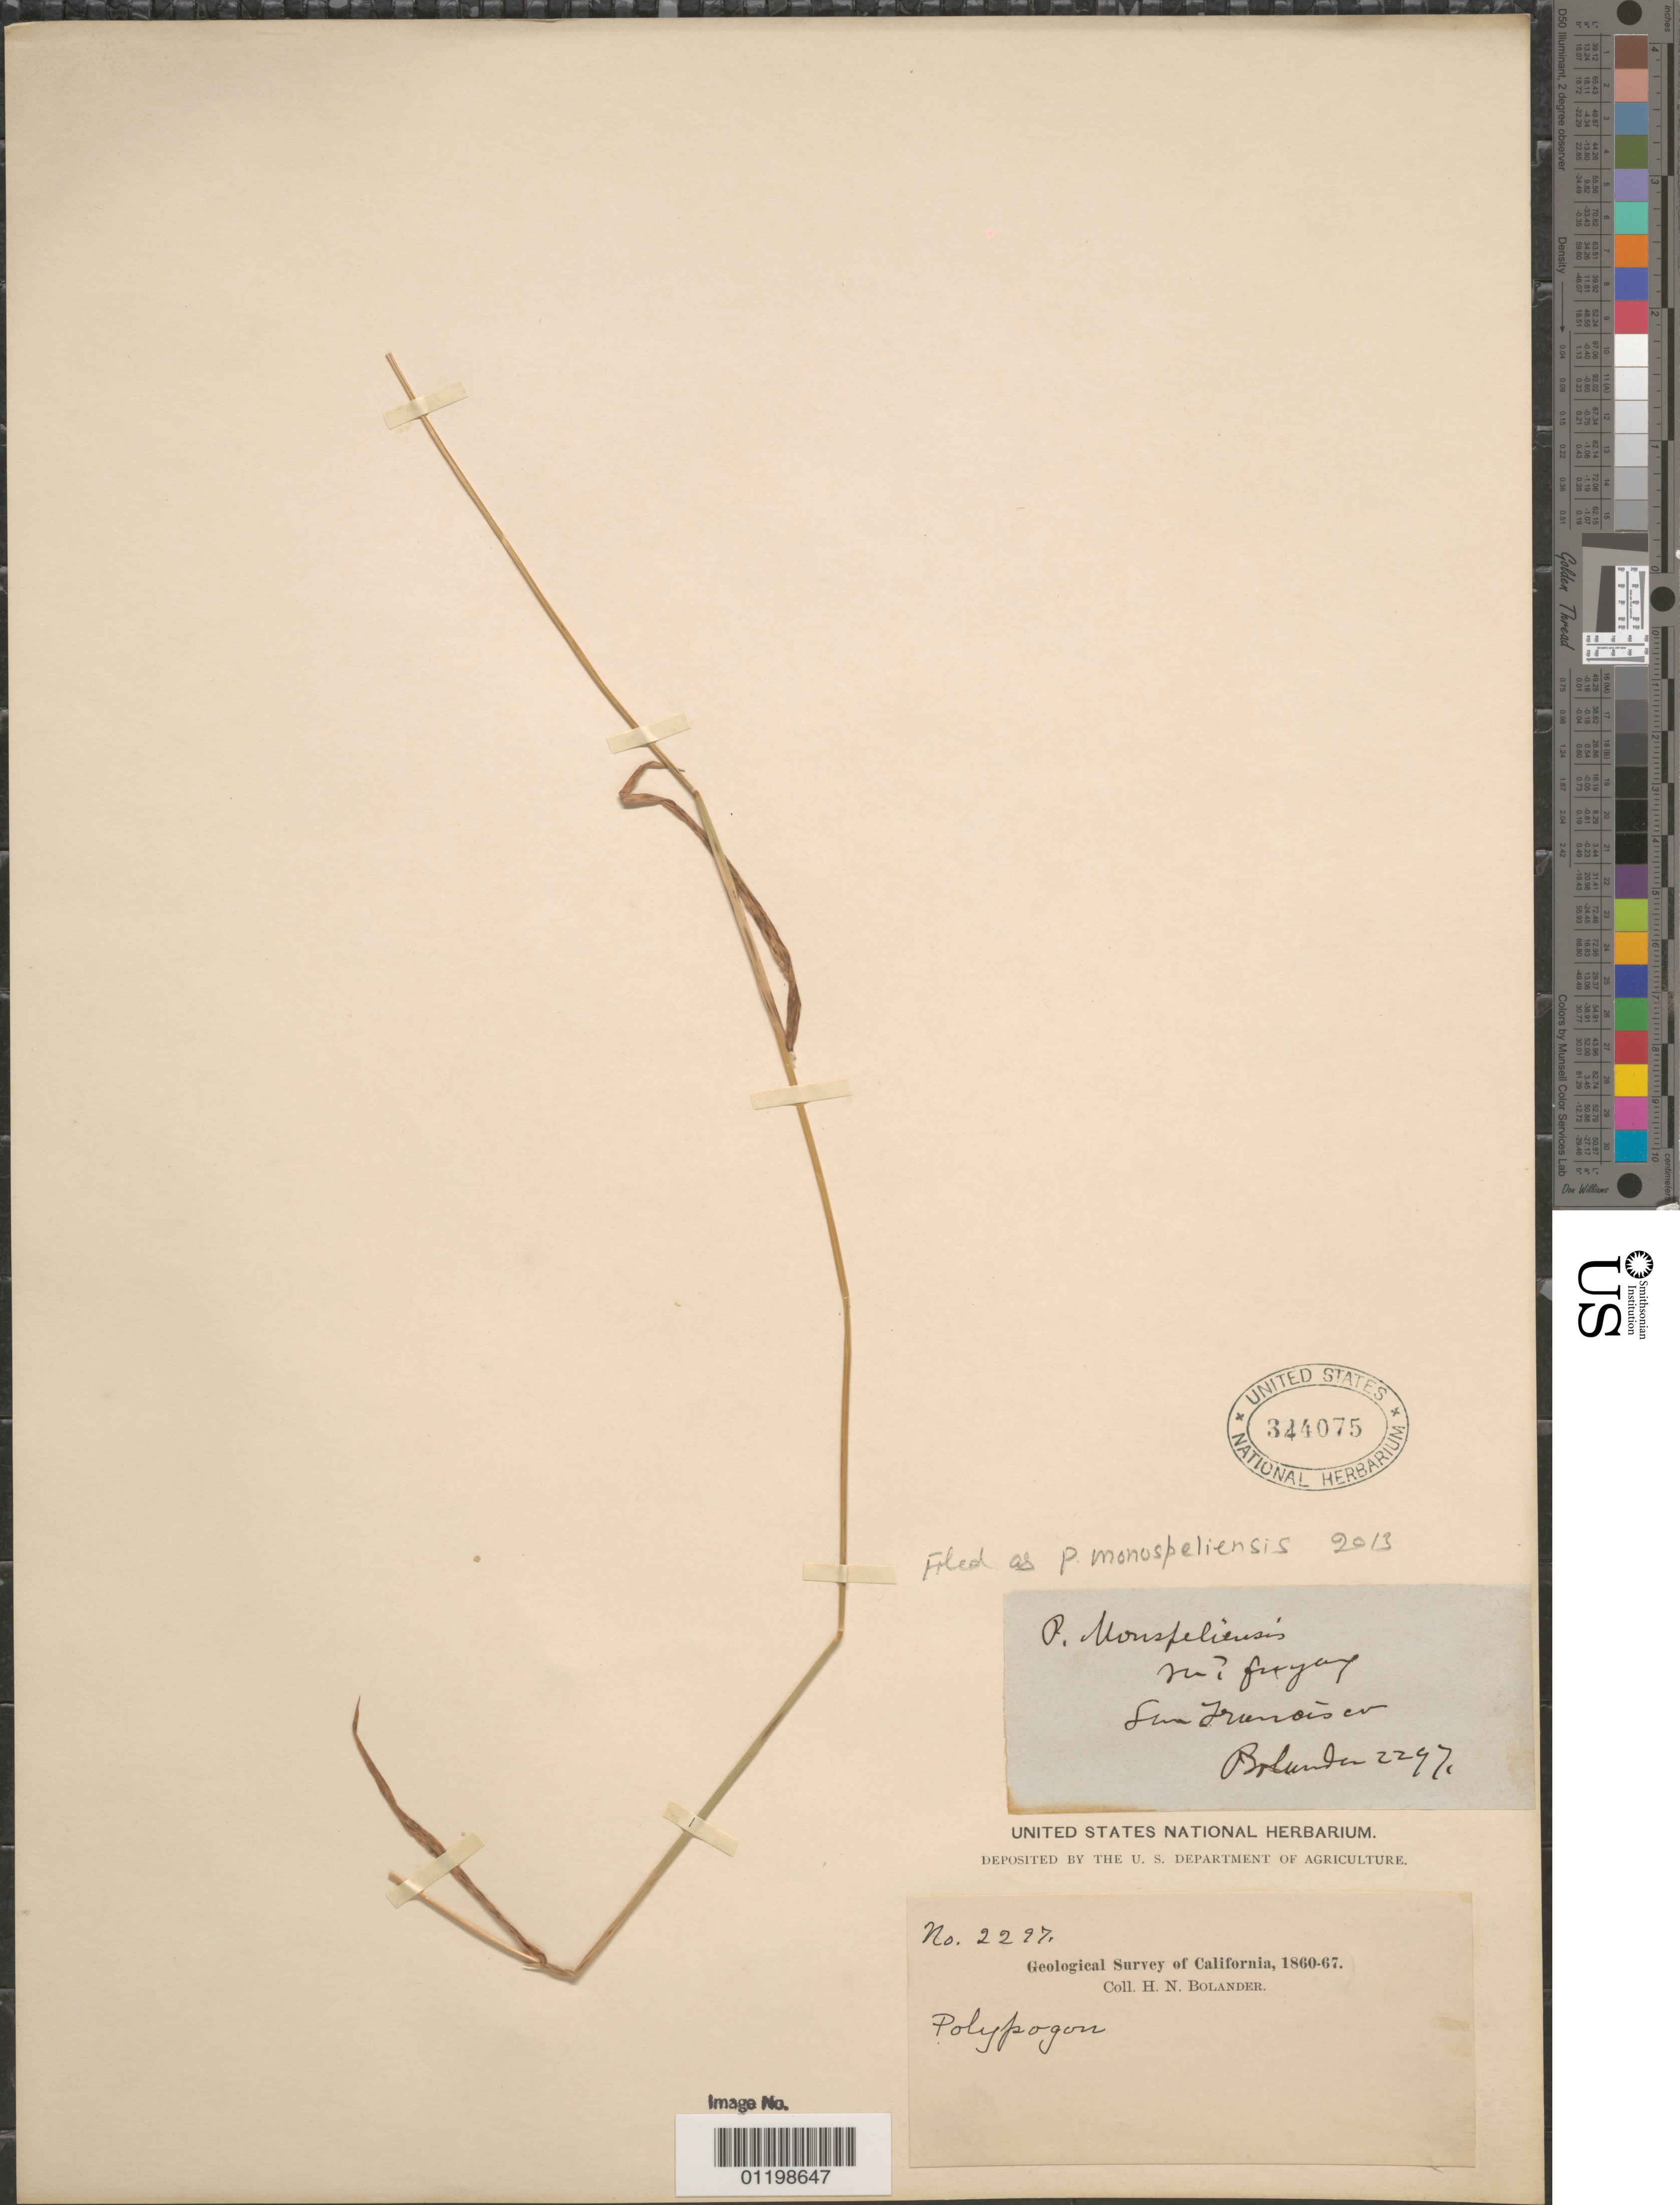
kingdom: Plantae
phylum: Tracheophyta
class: Liliopsida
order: Poales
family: Poaceae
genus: Polypogon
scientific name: Polypogon monspeliensis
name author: (L.) Desf.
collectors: H. Bolander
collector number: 2297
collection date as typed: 1860 to -- --- 1867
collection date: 1860/1867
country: United States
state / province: California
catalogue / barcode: US 344075